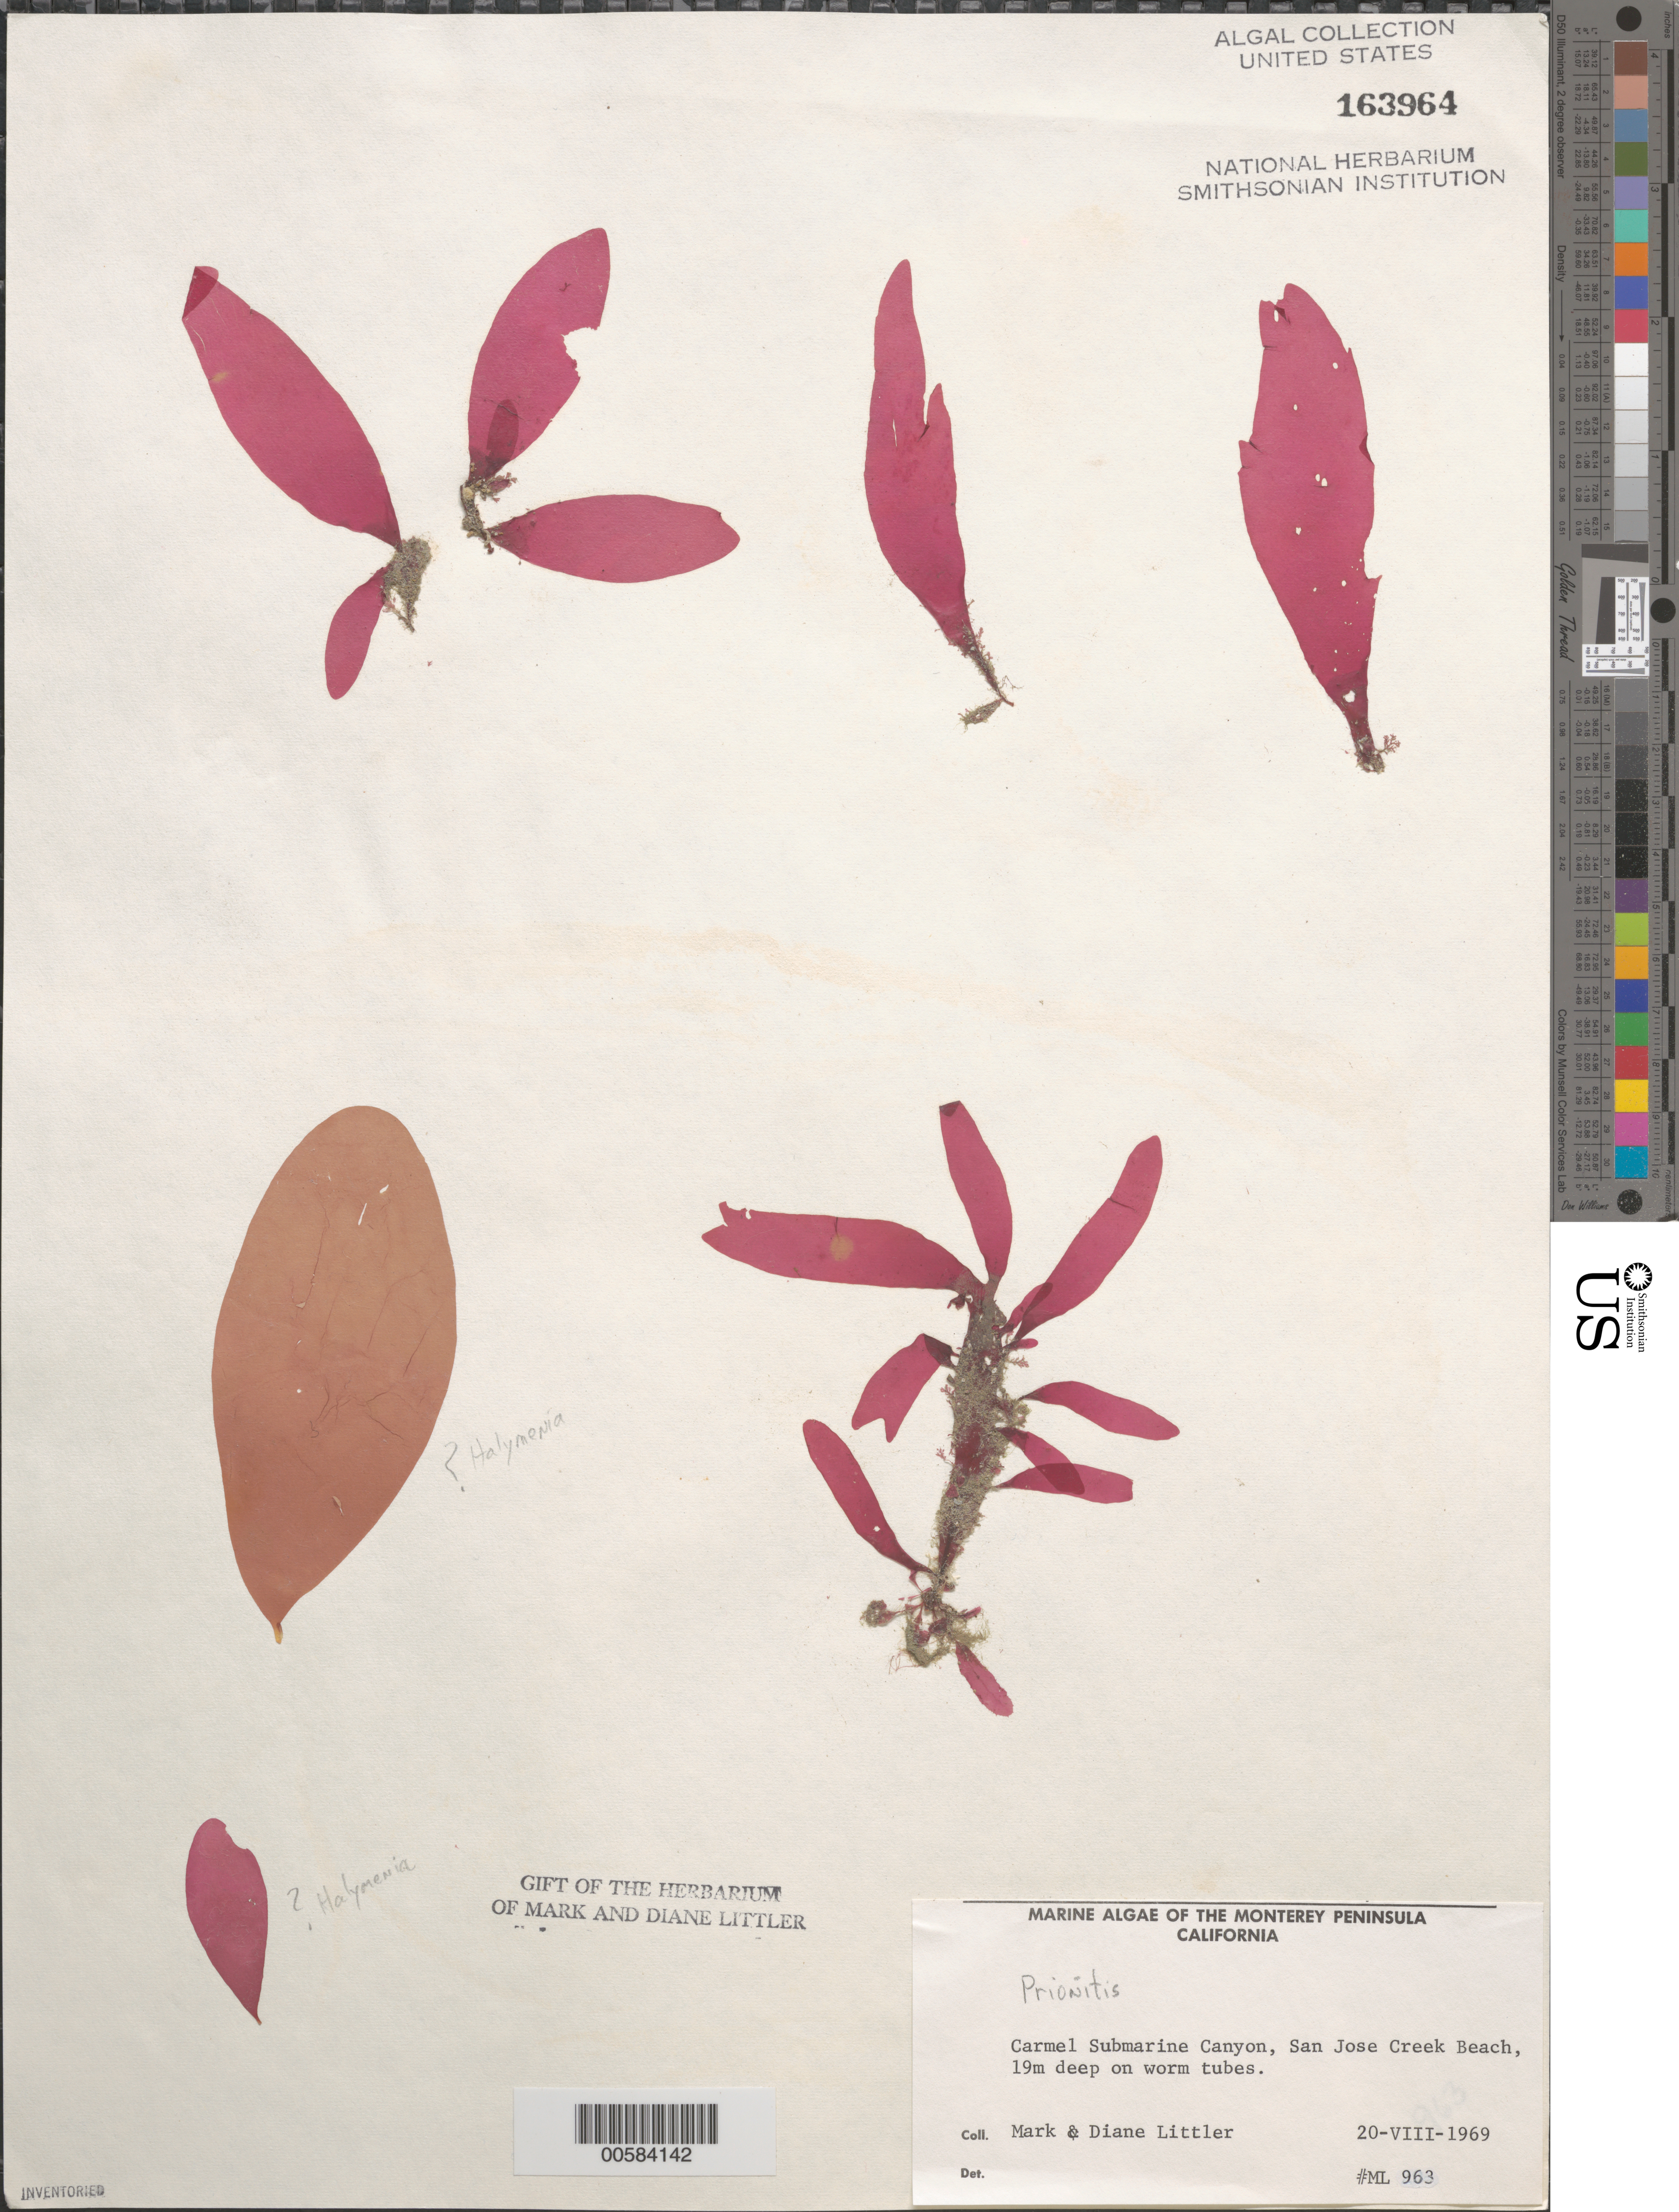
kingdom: Plantae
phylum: Rhodophyta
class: Florideophyceae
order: Cryptonemiales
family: Cryptonemiaceae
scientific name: Prionitis sp.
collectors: M. M. Littler & D. S. Littler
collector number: ML 963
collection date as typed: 20 Aug 1969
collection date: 1969-08-20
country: United States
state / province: California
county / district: Monterey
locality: Carmel Submarine Canyon, San Jose Creek Beach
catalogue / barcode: US 163964